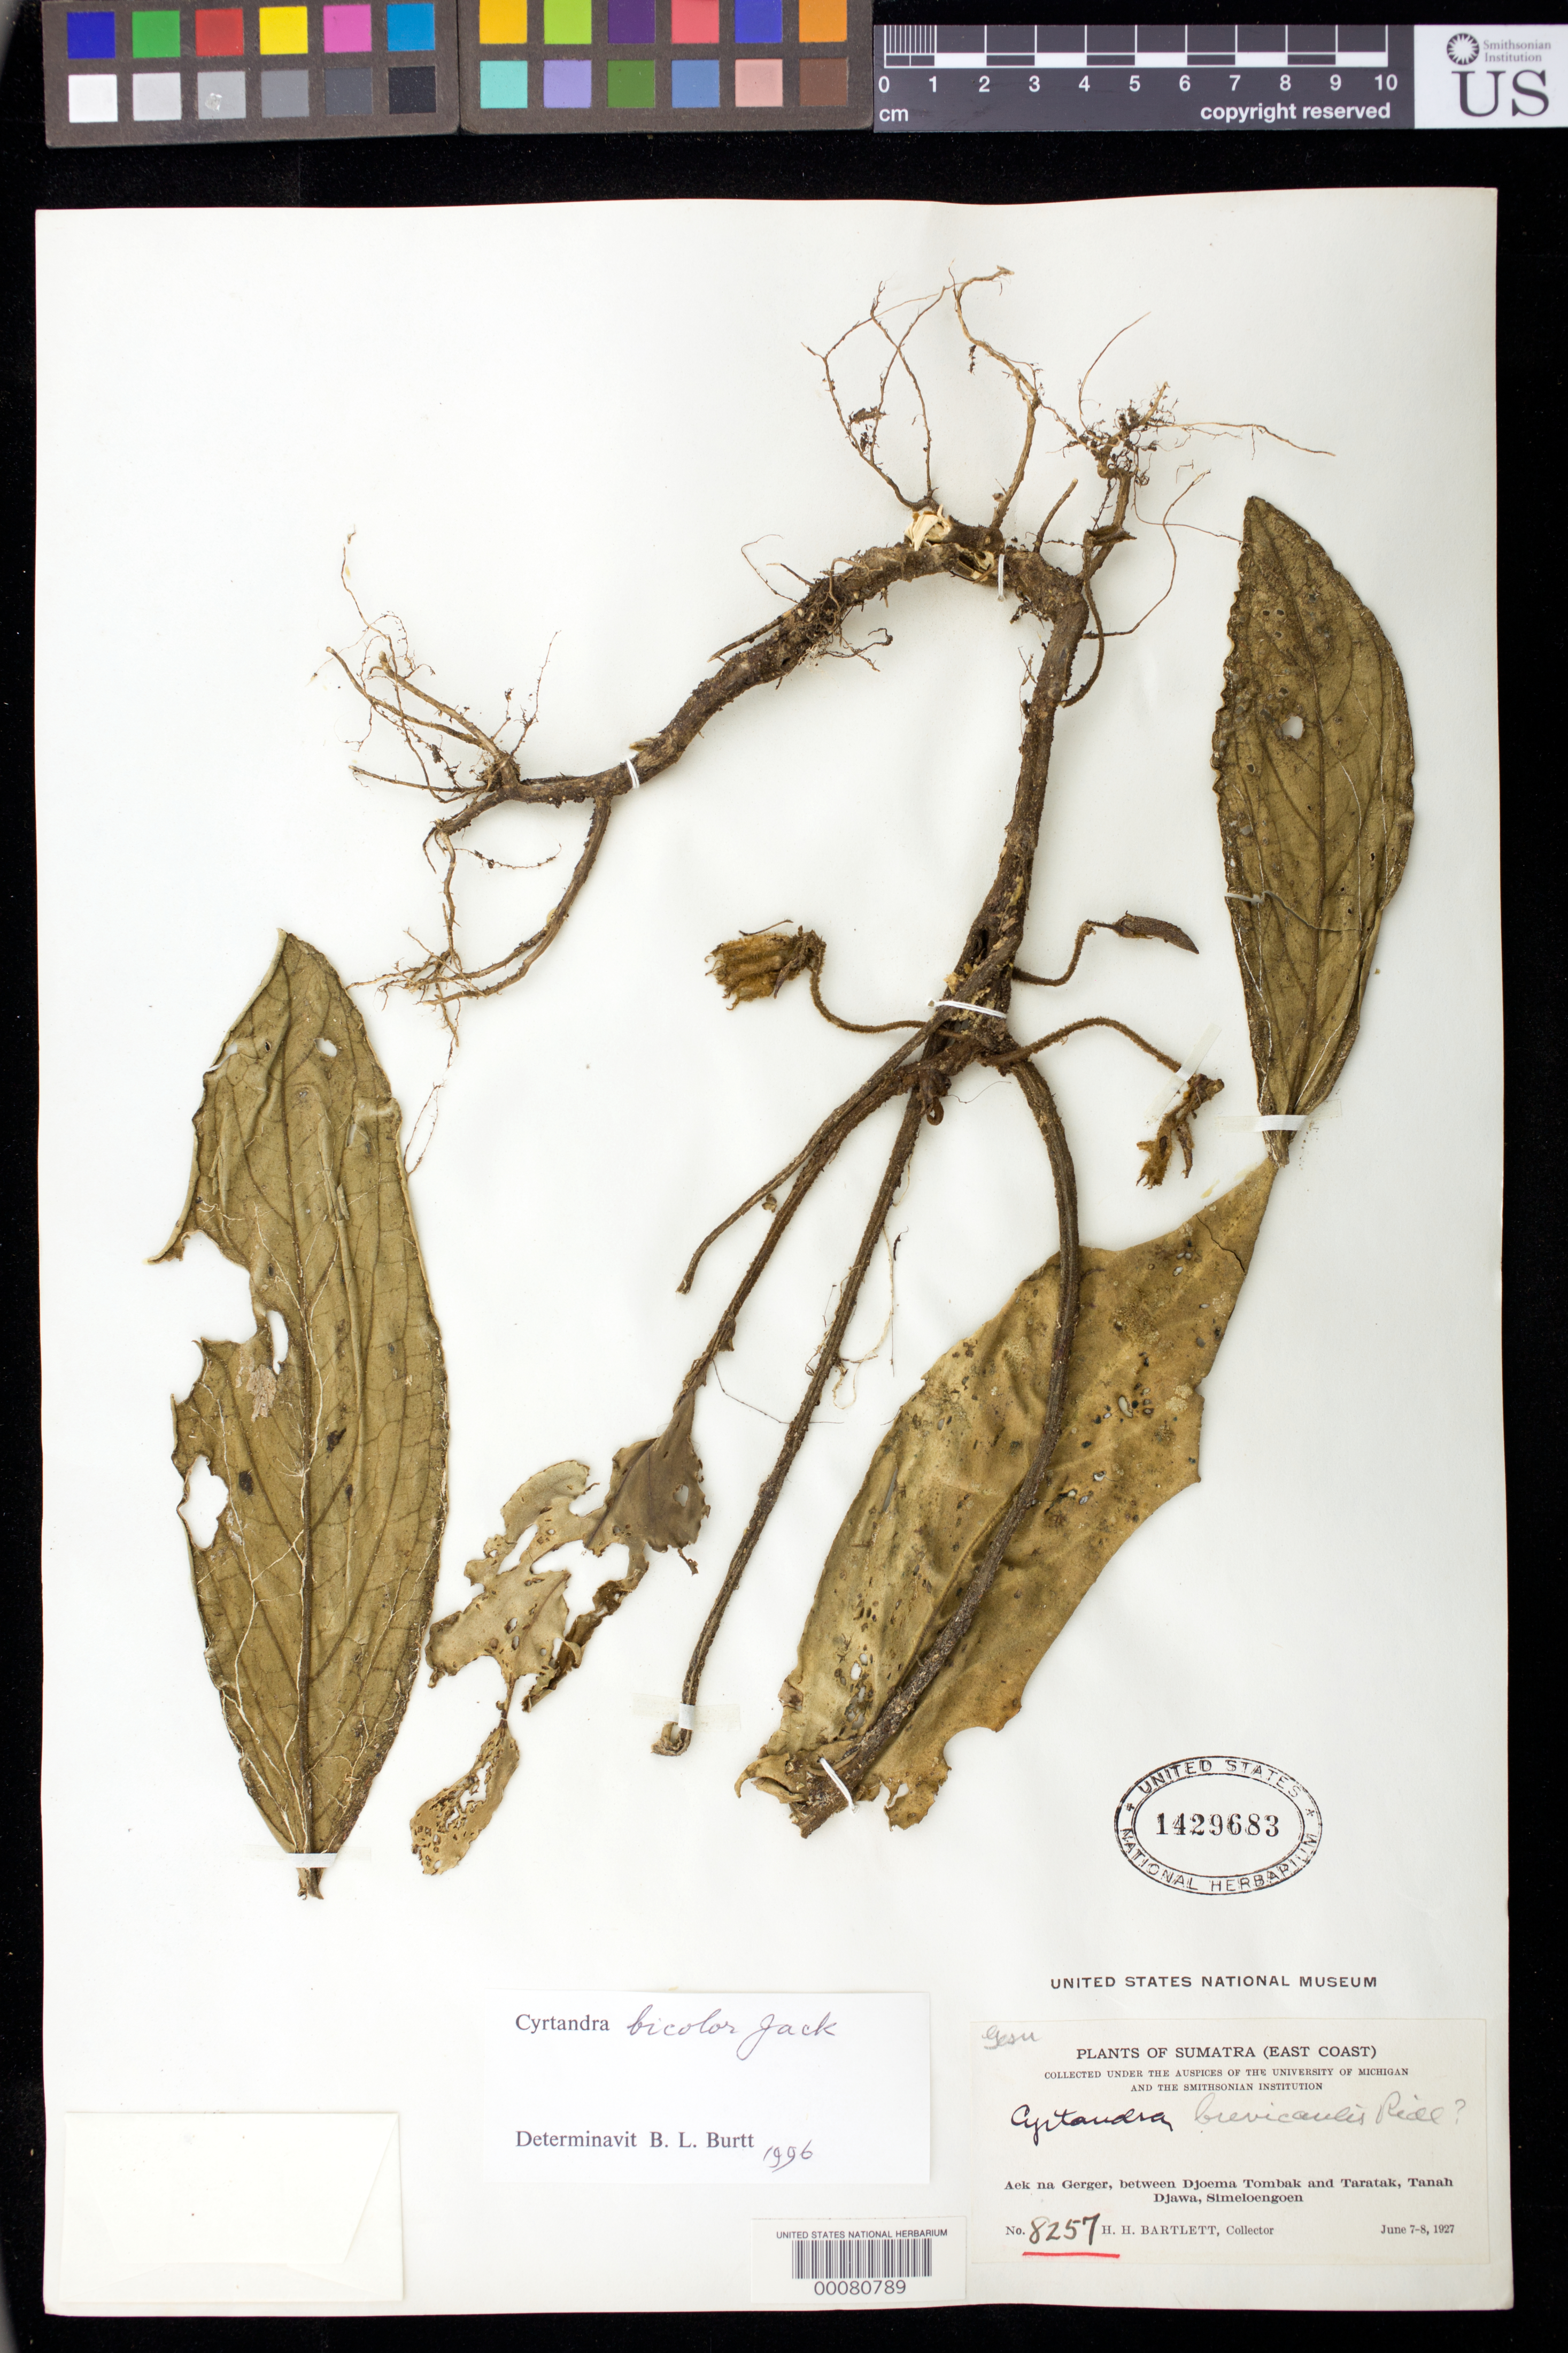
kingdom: Plantae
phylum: Tracheophyta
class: Magnoliopsida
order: Lamiales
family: Gesneriaceae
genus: Cyrtandra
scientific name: Cyrtandra bicolor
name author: Jack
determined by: Burtt, B. L.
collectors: H. H. Bartlett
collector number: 8257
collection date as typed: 7-8 Jun 1927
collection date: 1927-06-07/1927-06-08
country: Indonesia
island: Sumatra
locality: Aek na gerger, between djoema tombak and taratak, tanah djawa, simeloengoen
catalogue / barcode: US 1429683